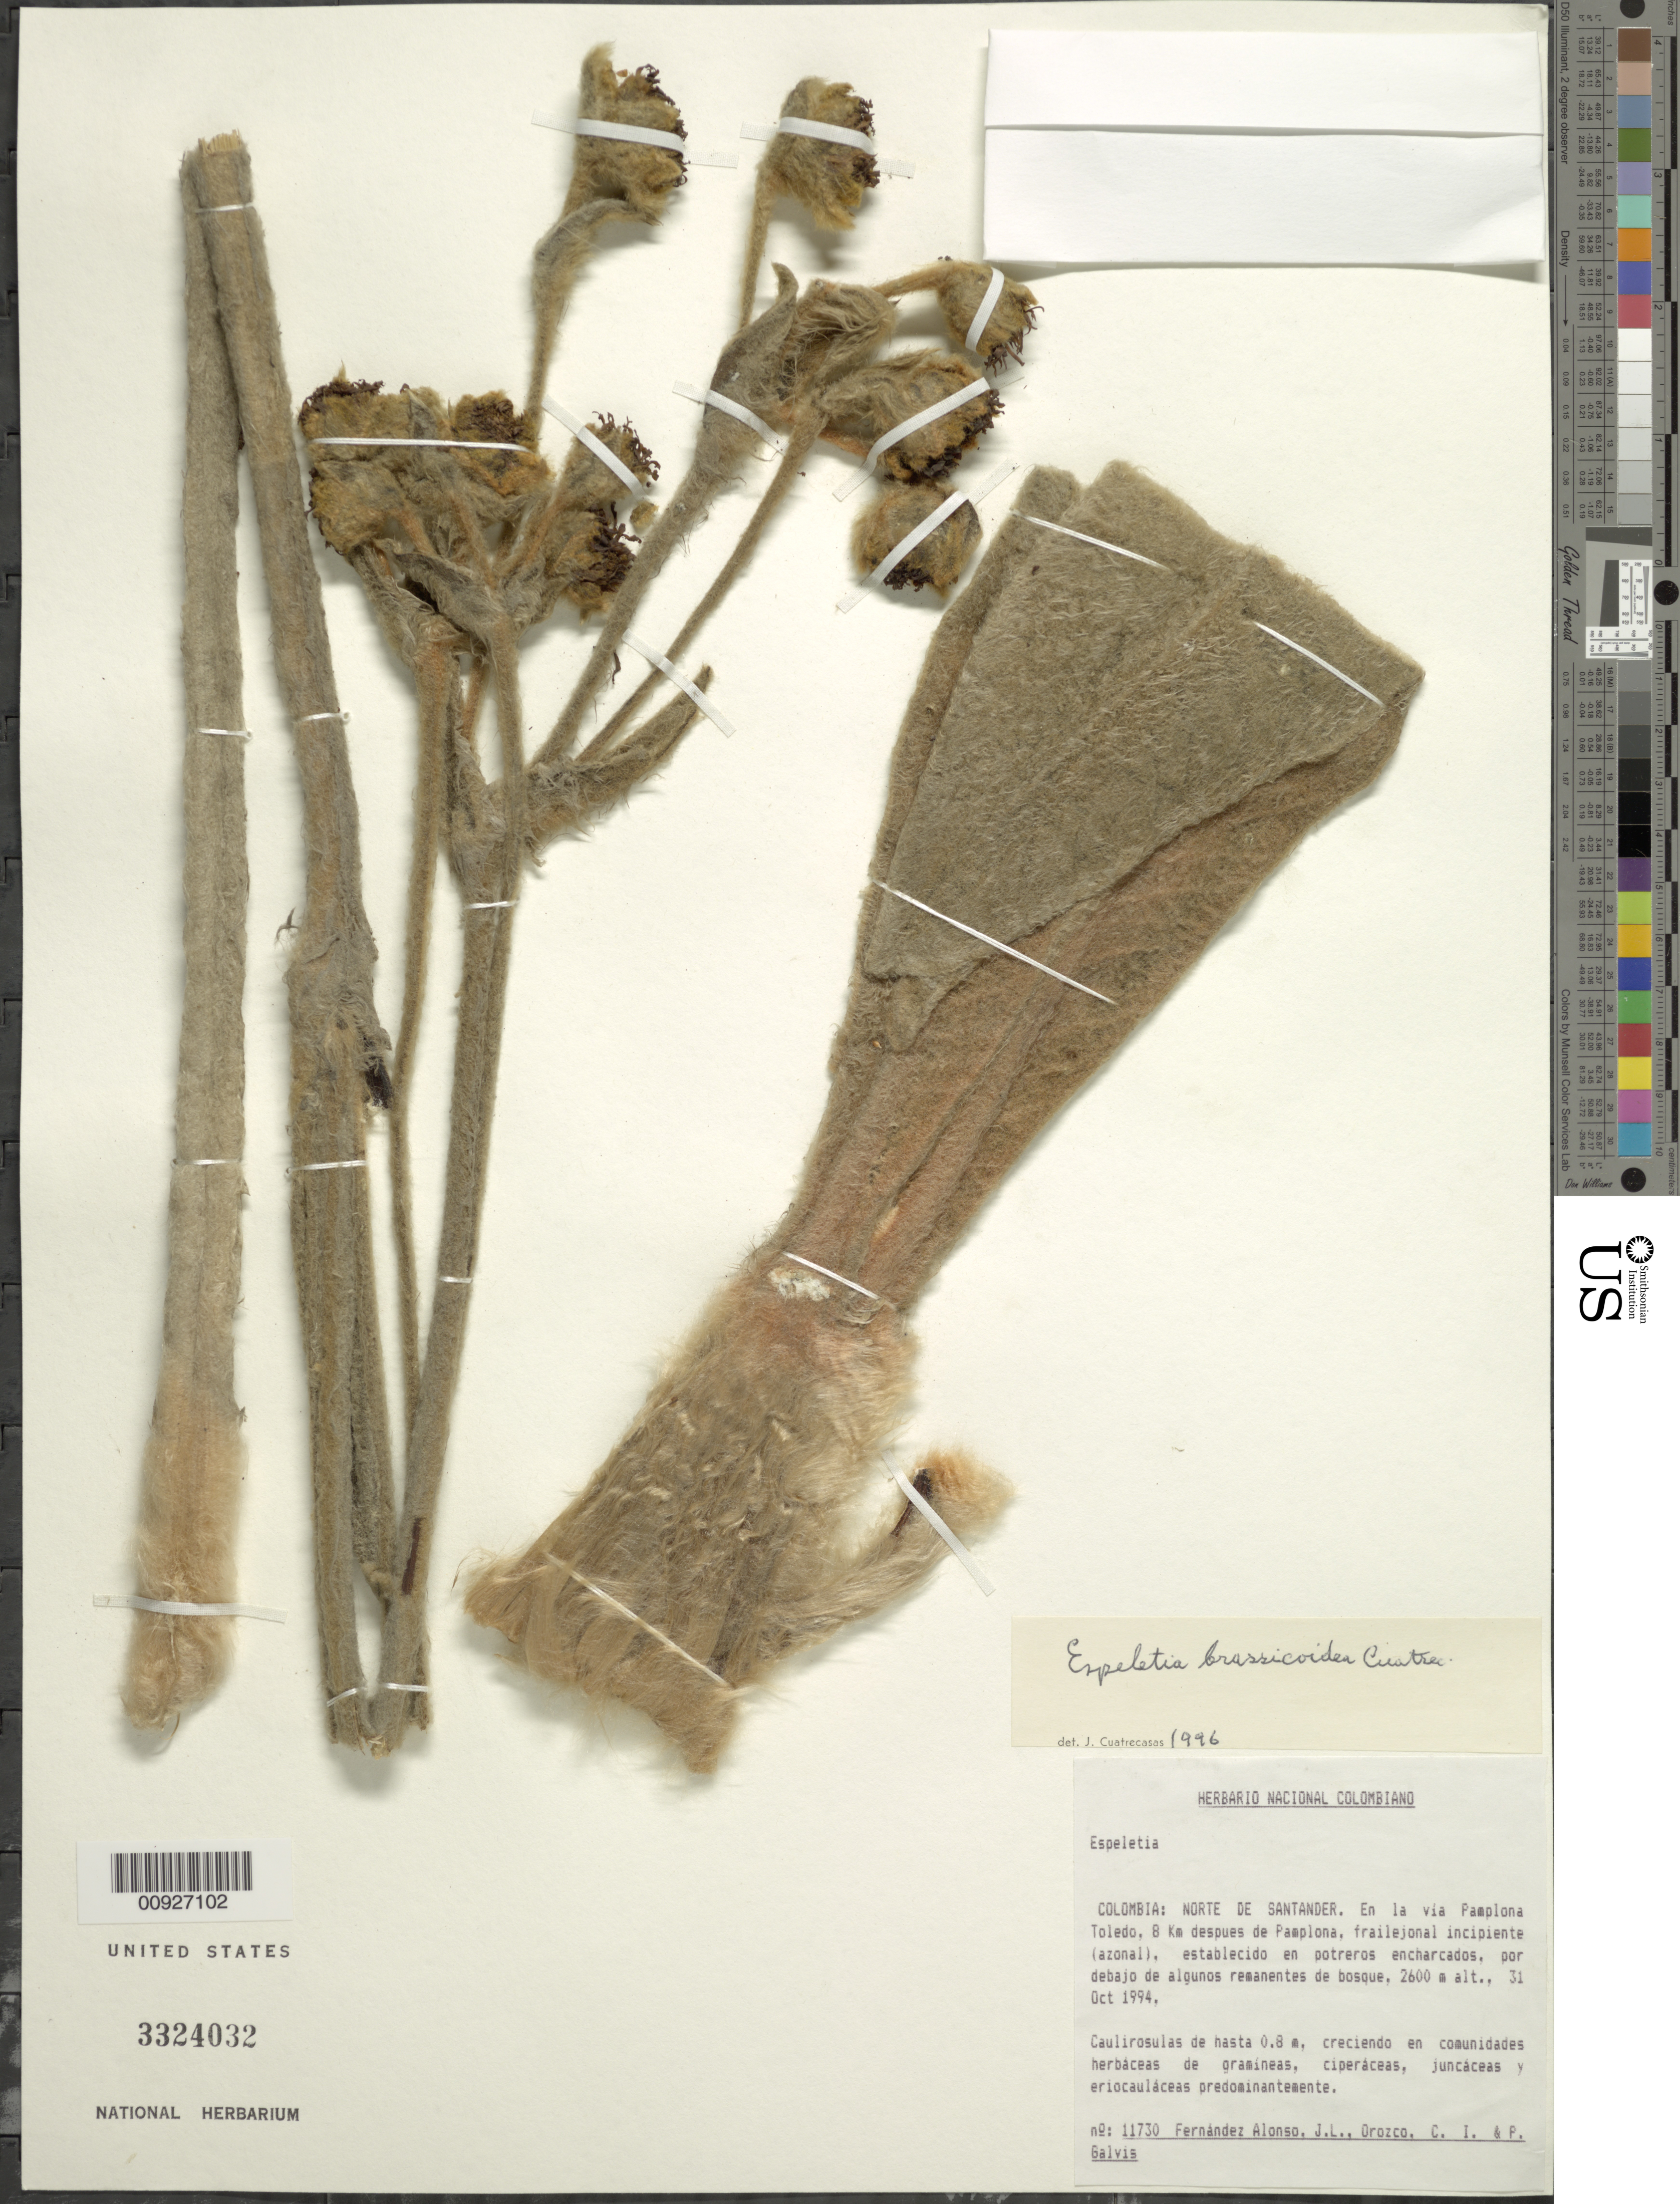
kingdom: Plantae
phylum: Tracheophyta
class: Magnoliopsida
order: Asterales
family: Asteraceae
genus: Espeletia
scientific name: Espeletia brassicoidea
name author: Cuatrec.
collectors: J. L. Fernández-Alonso, C. I. Orozco & P. Galvis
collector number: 11730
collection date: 1994-10-31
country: Colombia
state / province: Norte de Santander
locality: En la vía Pamplona Toledo, 8 km despues de Pamplona, frailejonal incipiente (azonal), establecido en potreros encharcados, por debajo de algunos remanentes de bosque.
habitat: Establecido en potreros encharcados, por debajo de algunos remanentes de bosque, creciendo en comunidades herbáceas de gramíneas, ciperáceas, juncáceas y eriocauláceas predominantemente.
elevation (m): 2600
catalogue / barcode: US 3324032